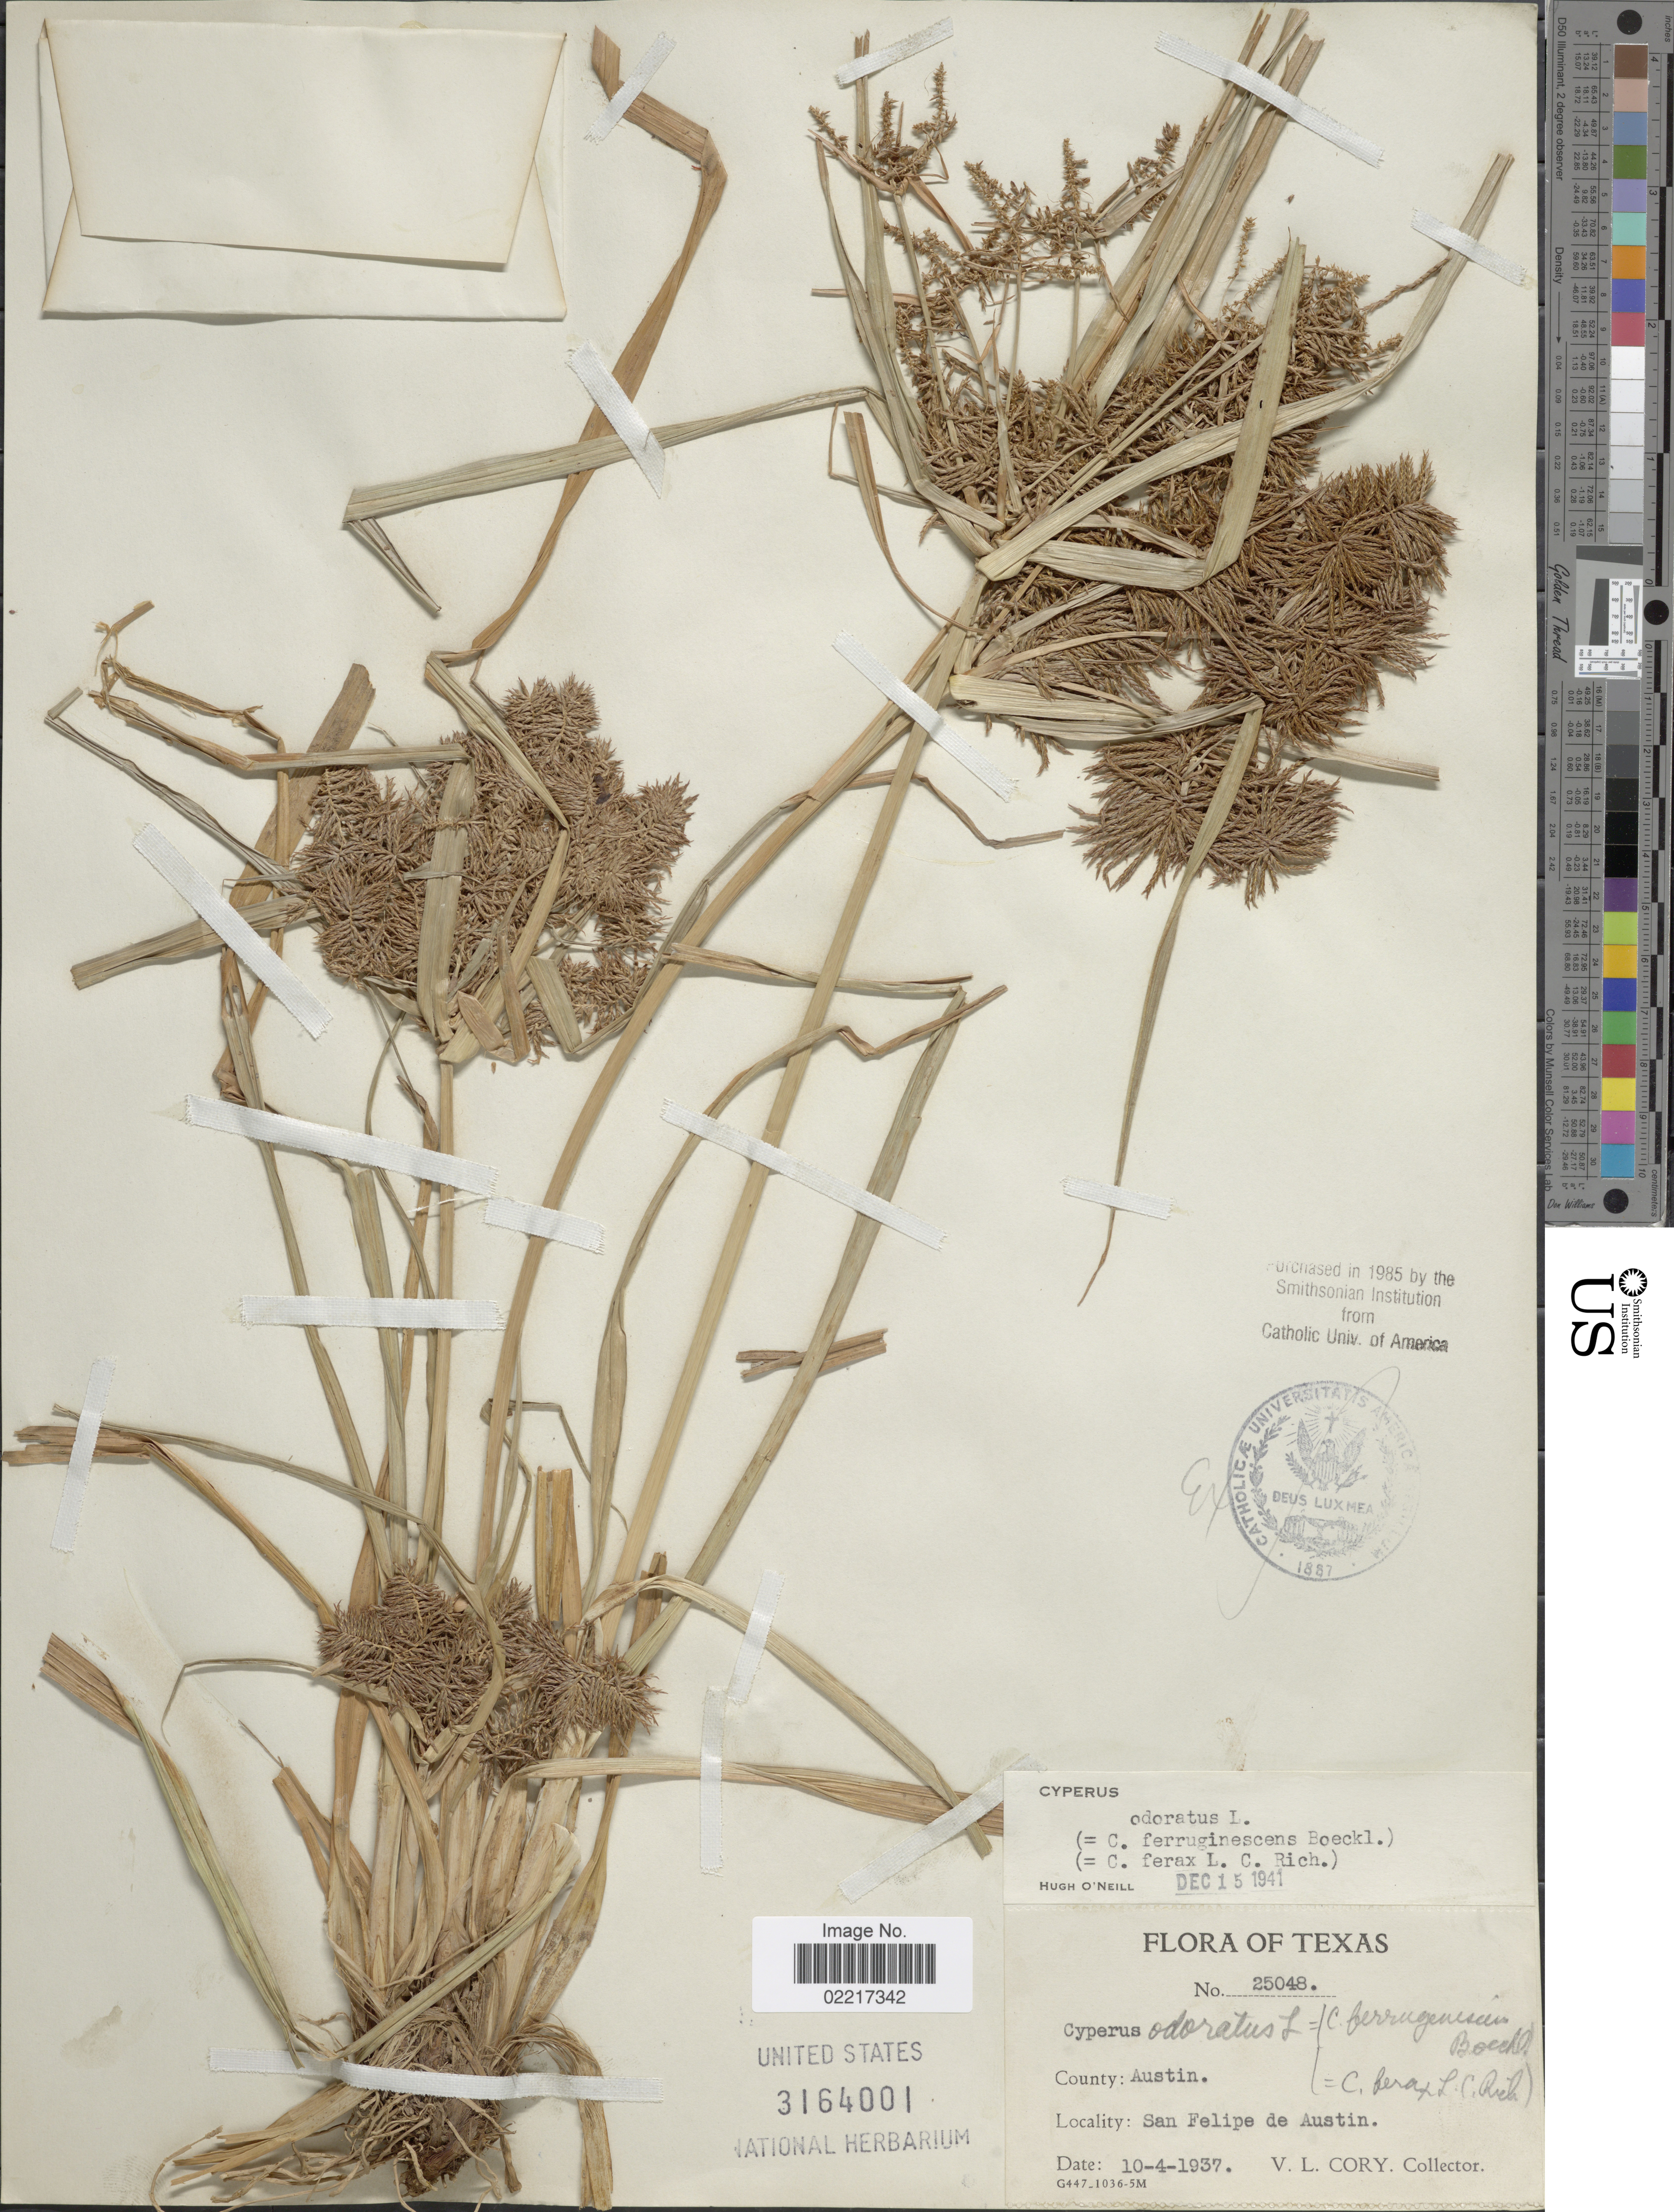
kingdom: Plantae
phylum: Tracheophyta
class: Liliopsida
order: Poales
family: Cyperaceae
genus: Cyperus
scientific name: Cyperus odoratus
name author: L.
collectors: V. Cory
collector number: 25048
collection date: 1937-10-04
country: United States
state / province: Texas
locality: County: Austin, San Felipe de Austin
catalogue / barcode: US 3164001